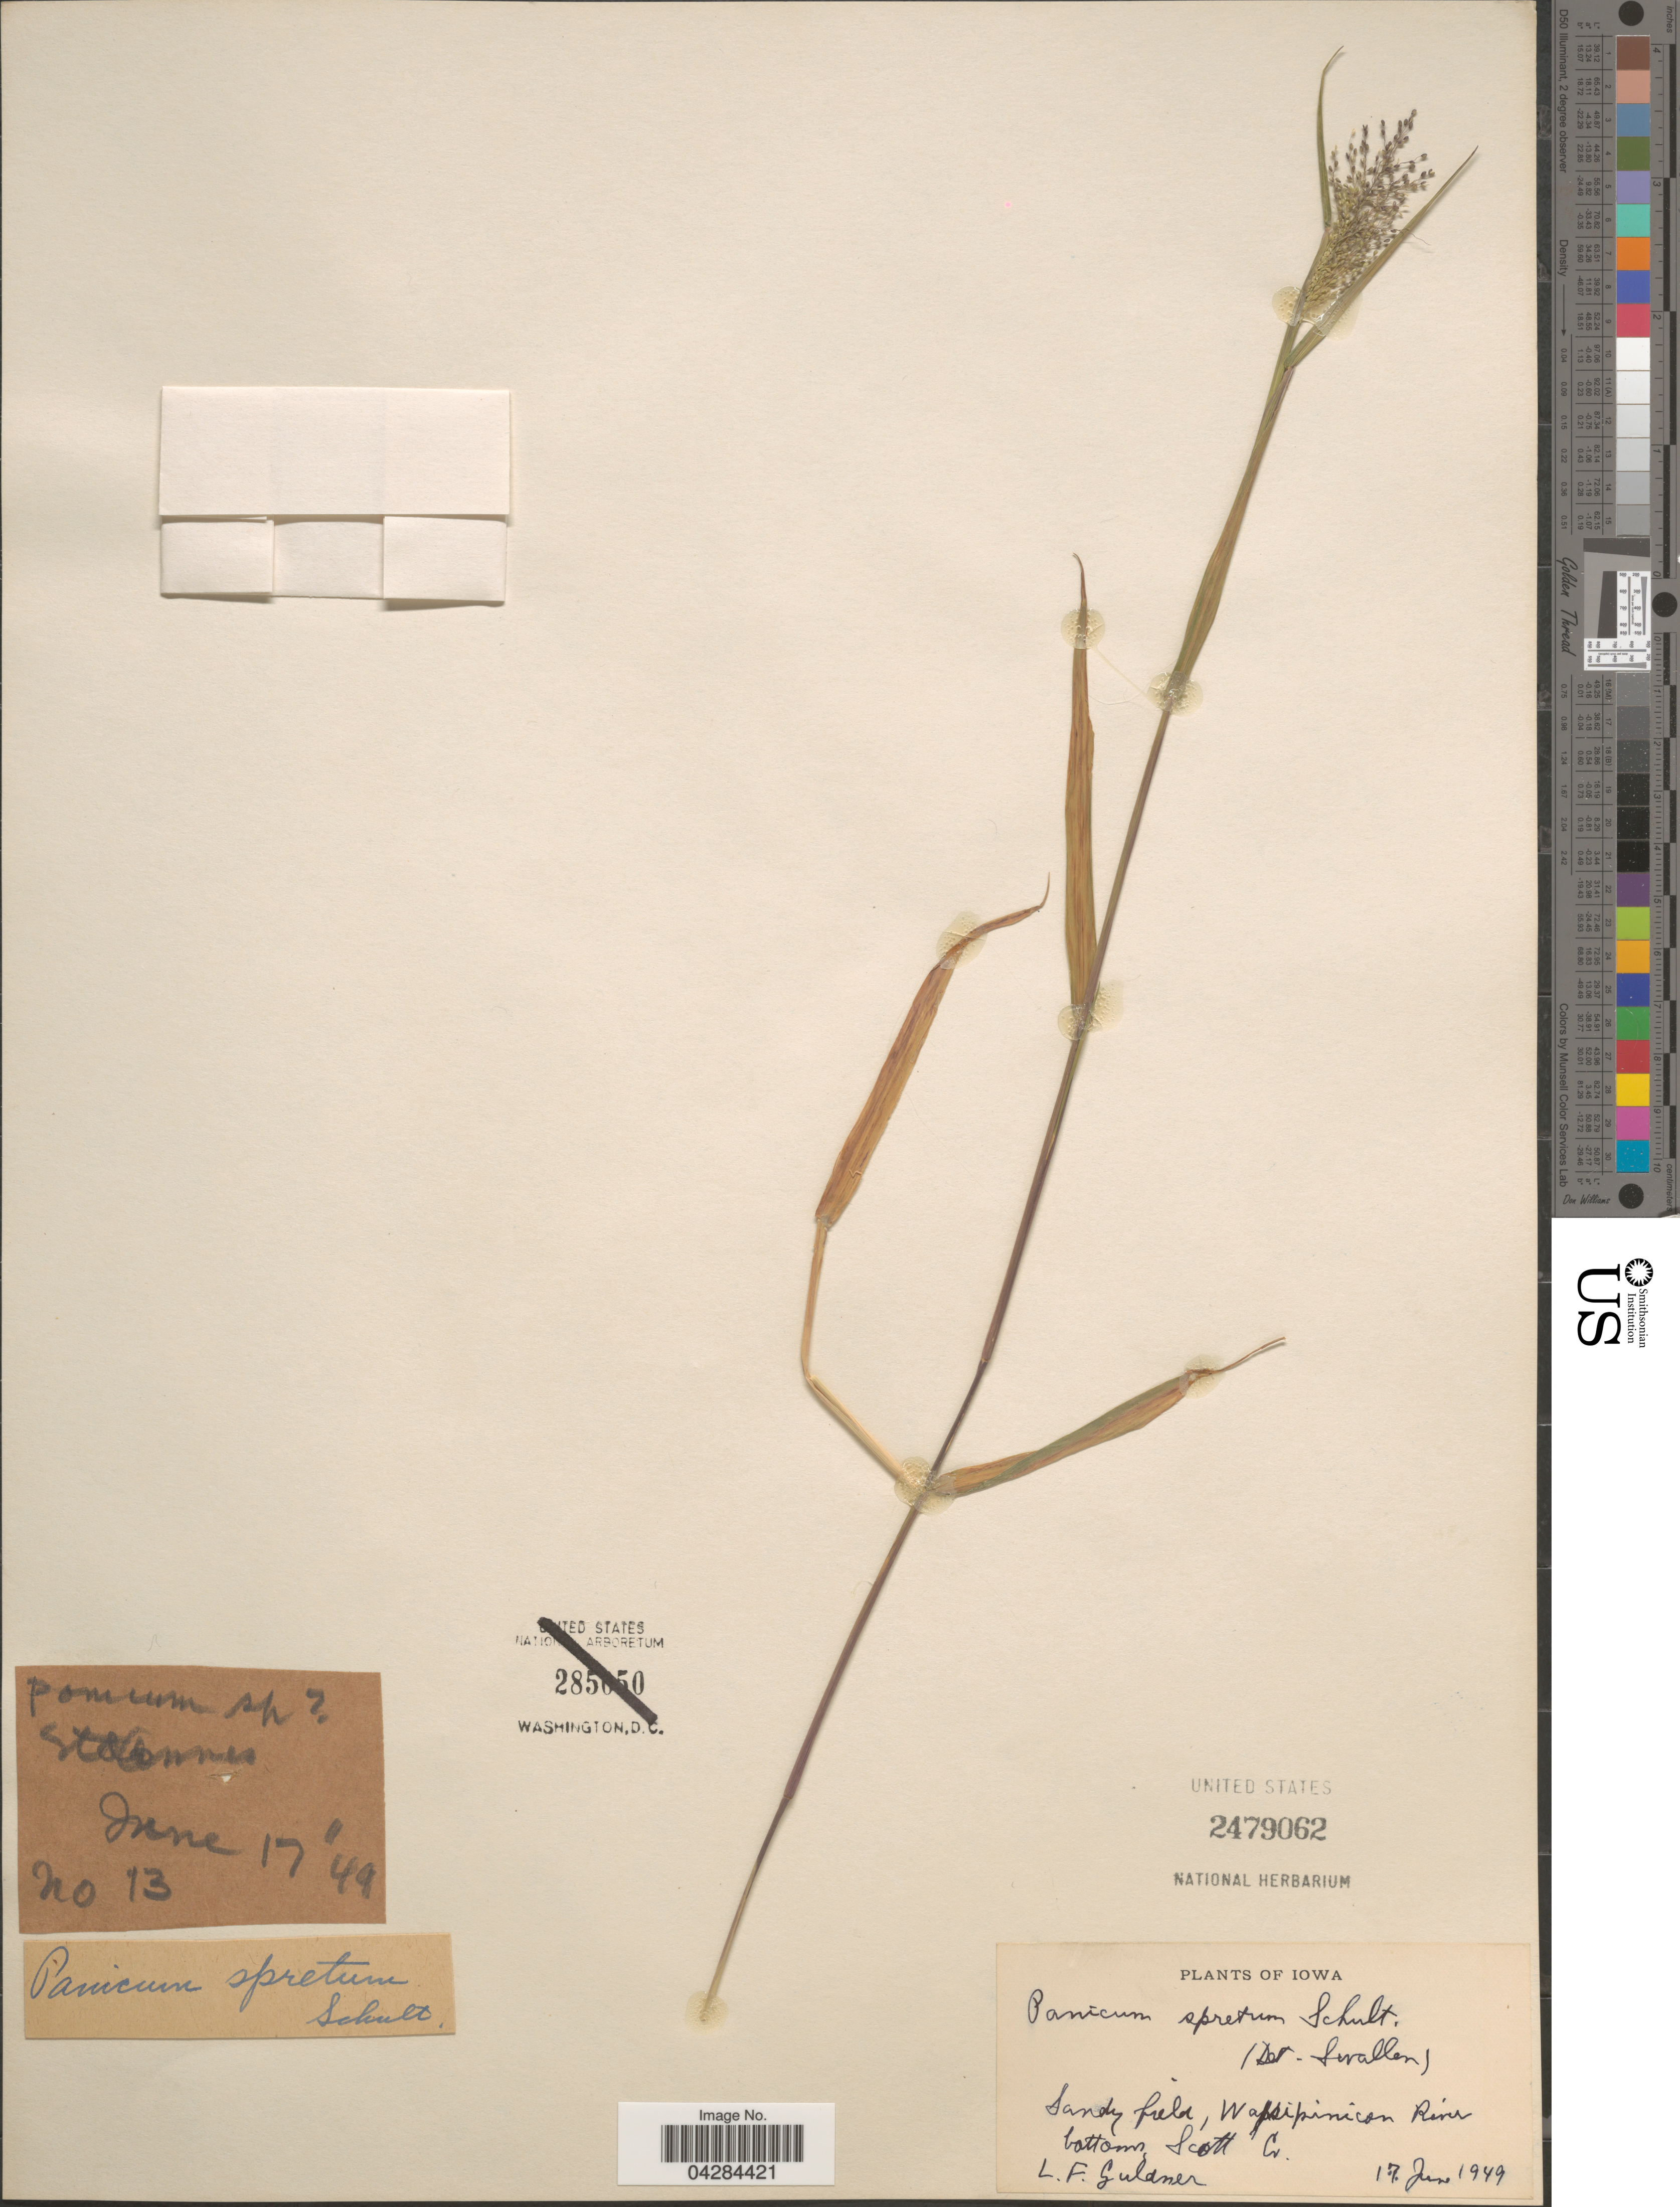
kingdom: Plantae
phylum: Tracheophyta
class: Liliopsida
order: Poales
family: Poaceae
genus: Dichanthelium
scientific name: Dichanthelium ovale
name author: (Elliott) Gould & C.A. Clark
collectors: L. Guldner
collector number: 13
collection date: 1949-06-17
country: United States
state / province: Iowa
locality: Sandy field, Wapsipinicon River bottom, Scott Co.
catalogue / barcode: US 2479062